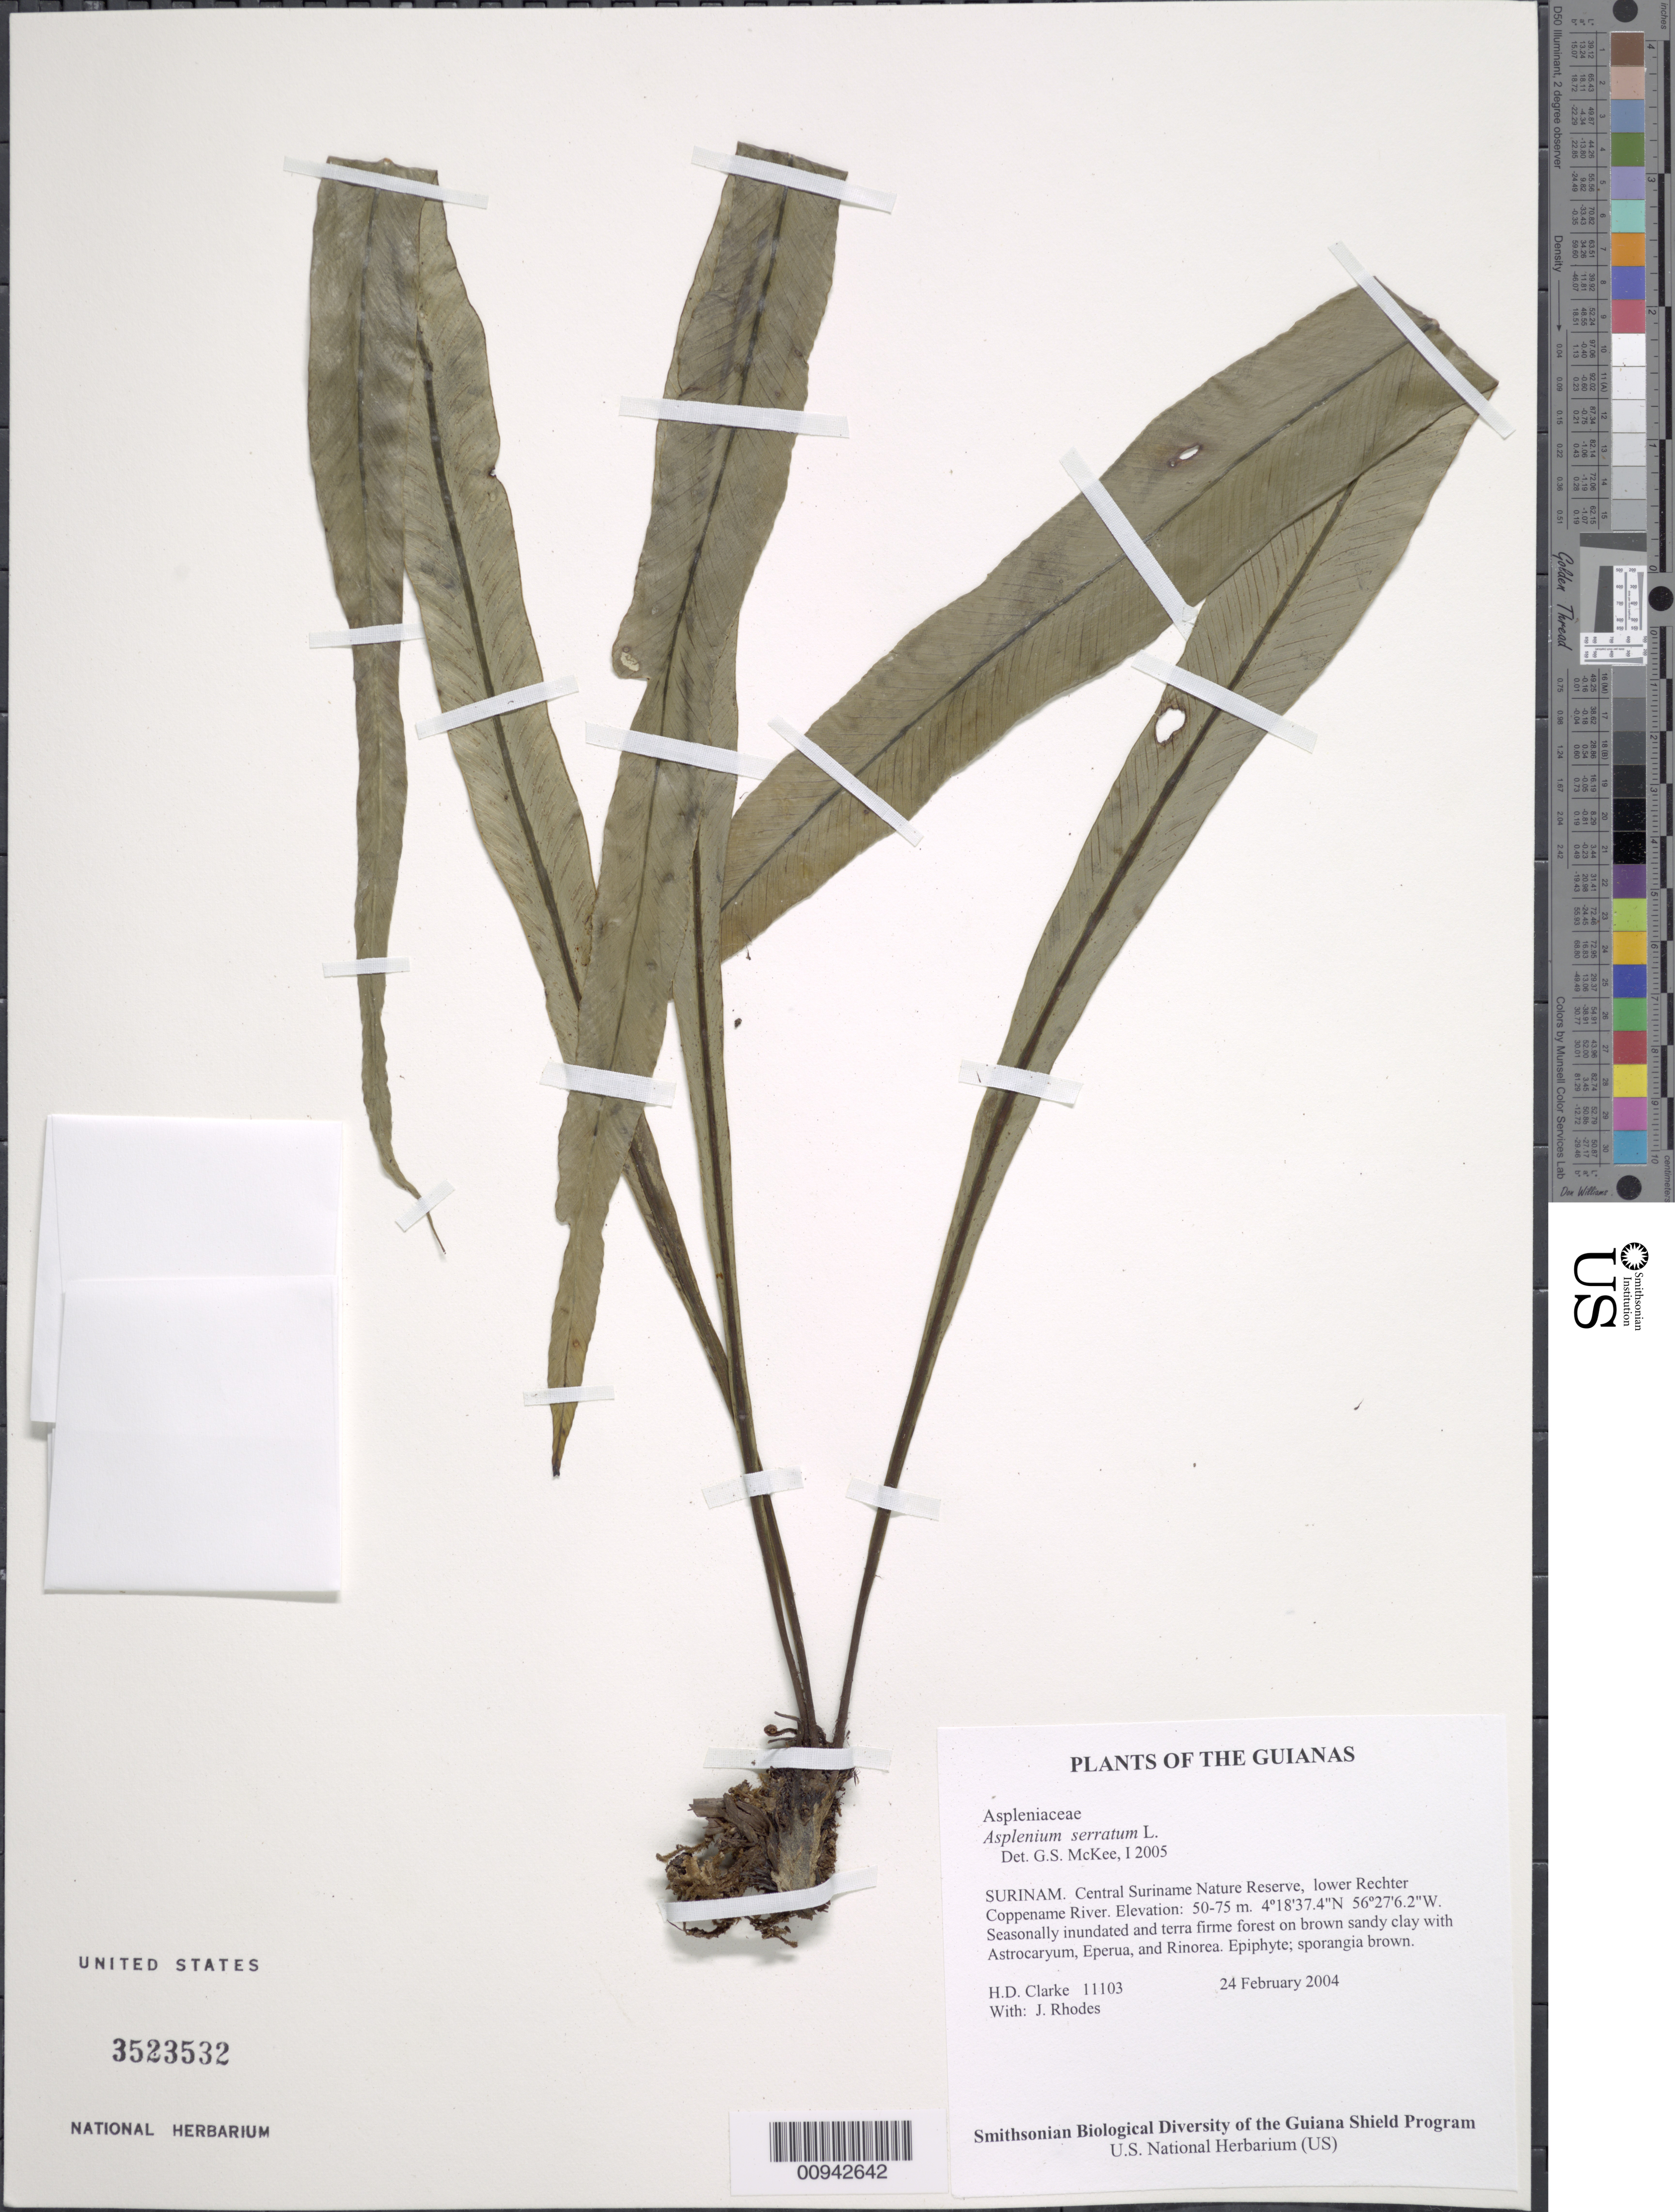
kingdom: Plantae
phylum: Tracheophyta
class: Polypodiopsida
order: Polypodiales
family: Aspleniaceae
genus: Asplenium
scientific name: Asplenium serratum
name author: L.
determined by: McKee, G. S., (US), NMNH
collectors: H. D. Clarke & J. Rhodes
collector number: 11103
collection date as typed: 24 February 2004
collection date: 2004-02-24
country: Suriname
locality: Central Suriname Nature Reserve, lower Rechter Coppename River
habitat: Seasonally inundated and terra firme forest on brown sandy clay with Astrocaryum, Eperua, and Rinorea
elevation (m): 50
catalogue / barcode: US 3523532